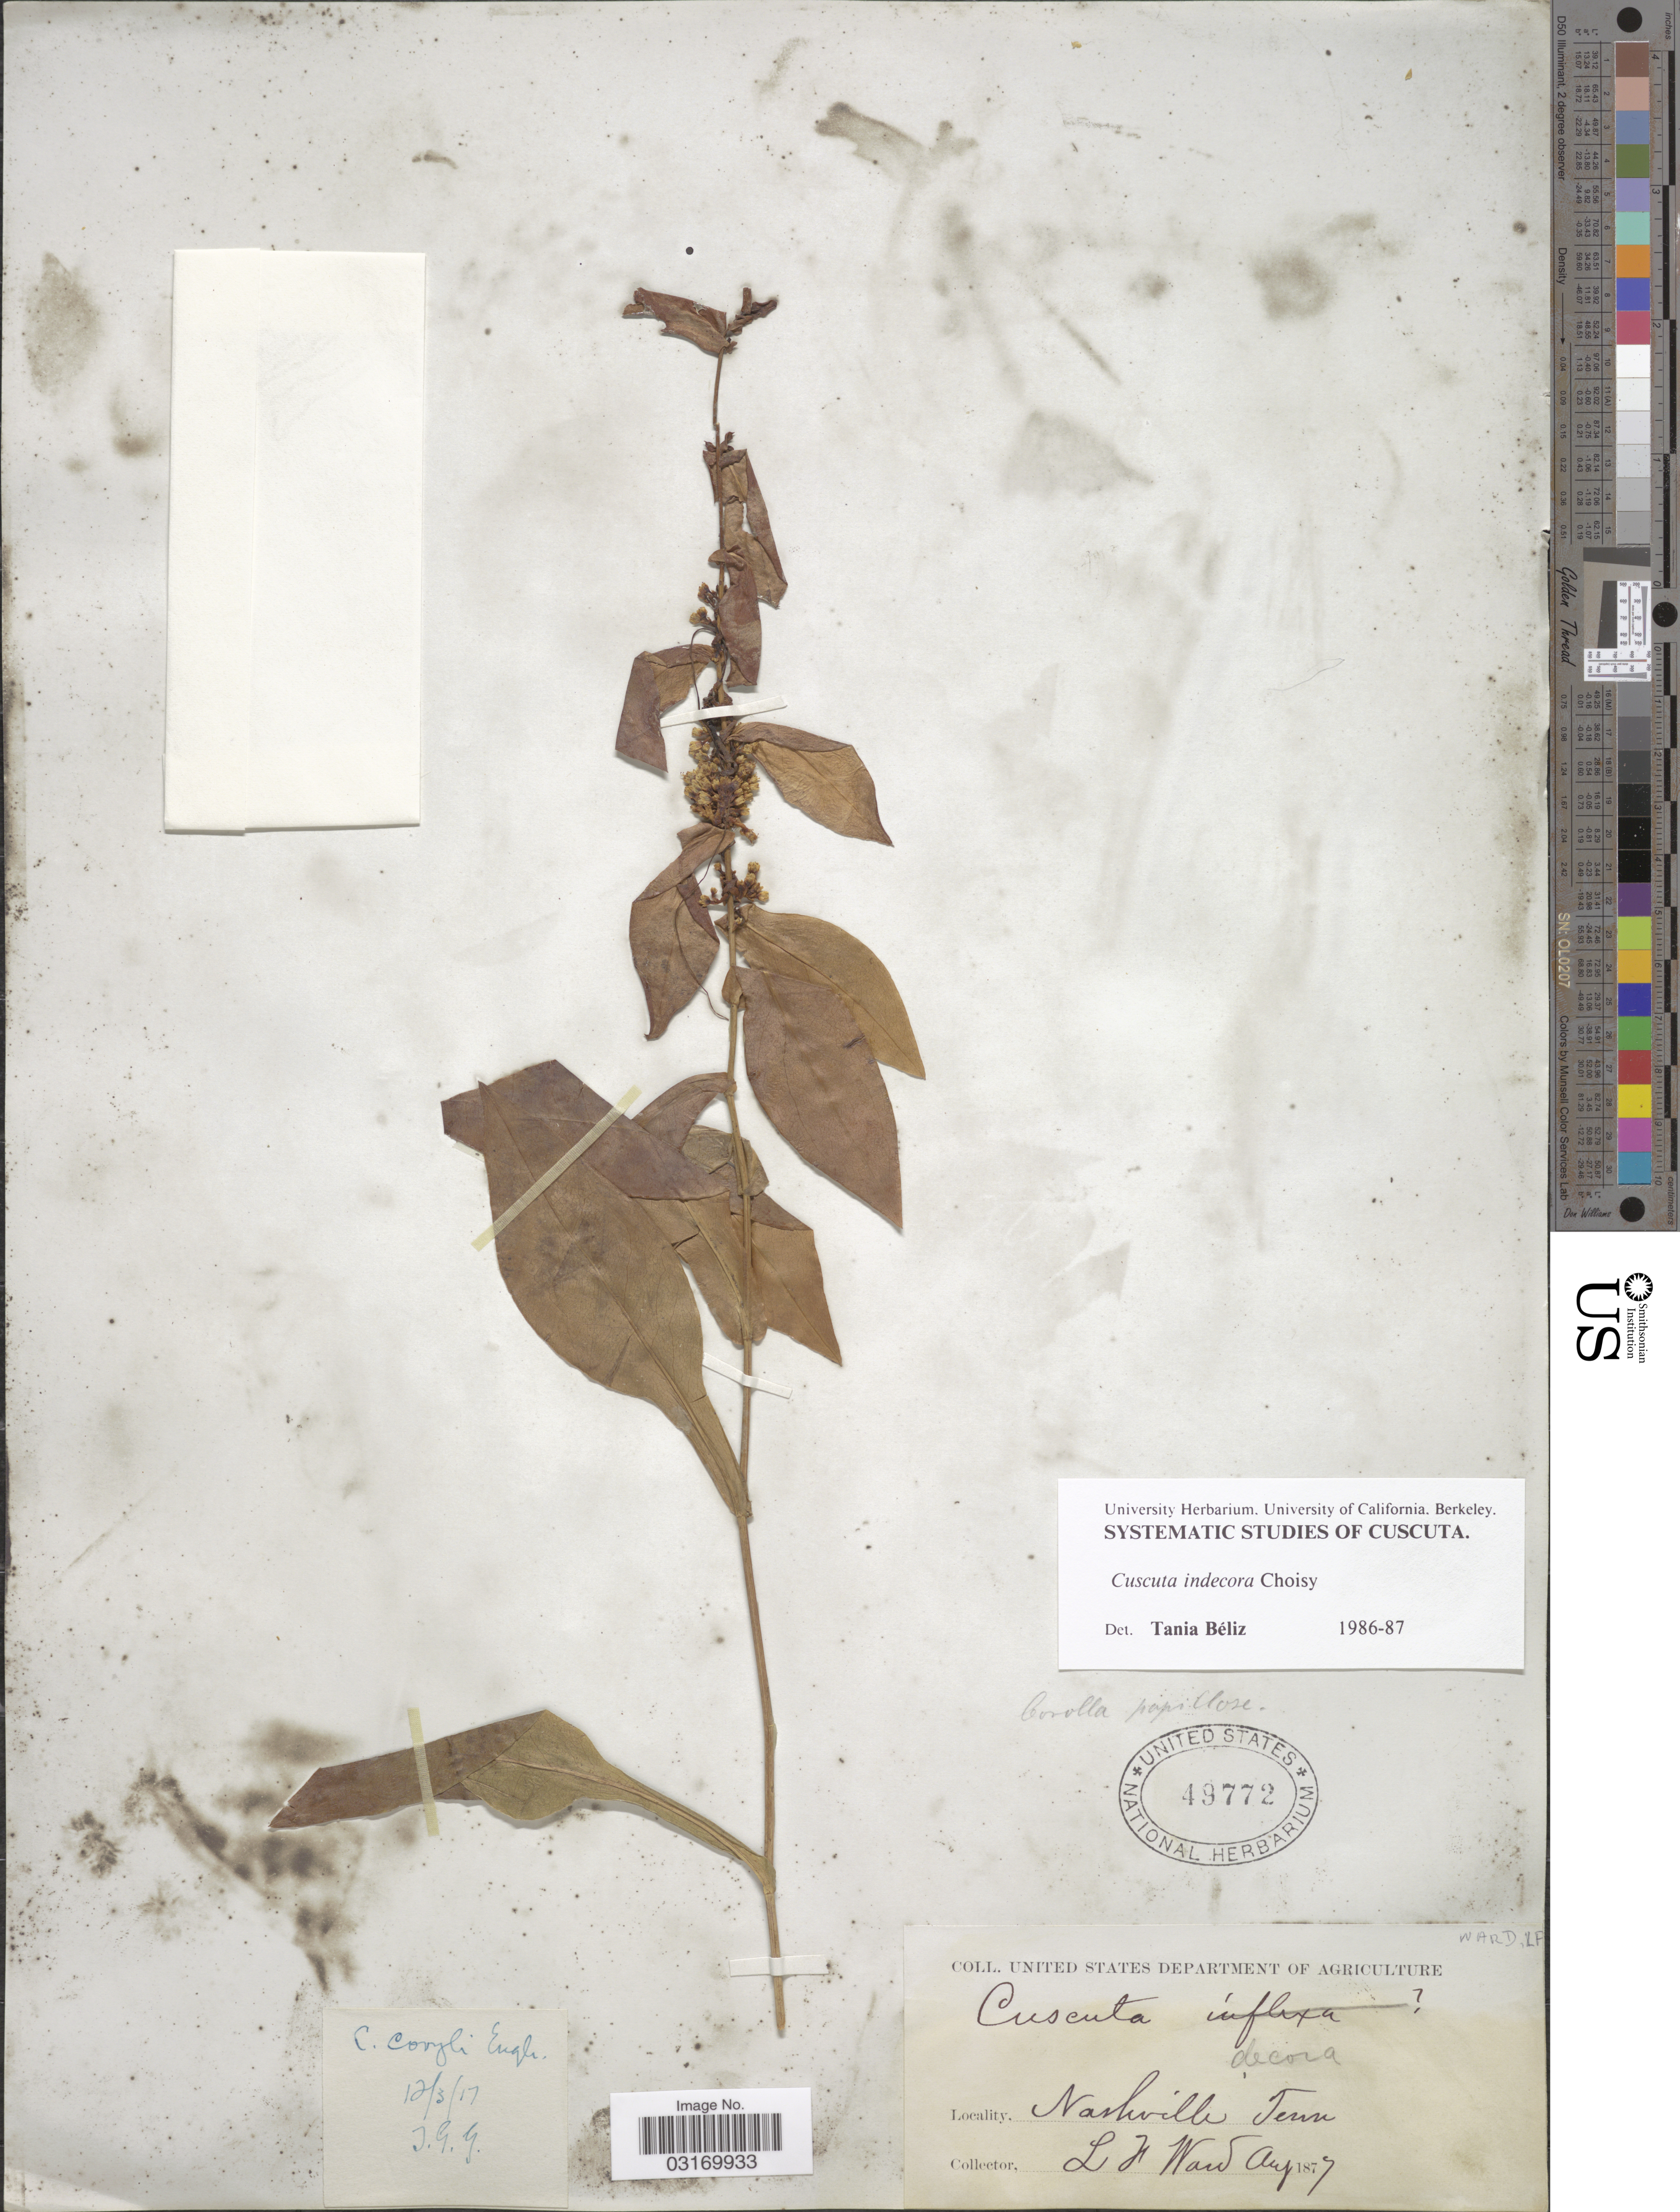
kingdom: Plantae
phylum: Tracheophyta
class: Magnoliopsida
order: Solanales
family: Convolvulaceae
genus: Cuscuta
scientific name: Cuscuta indecora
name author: Choisy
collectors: L. Ward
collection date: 1877-08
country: United States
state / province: Tennessee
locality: Nashville.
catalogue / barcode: US 49772